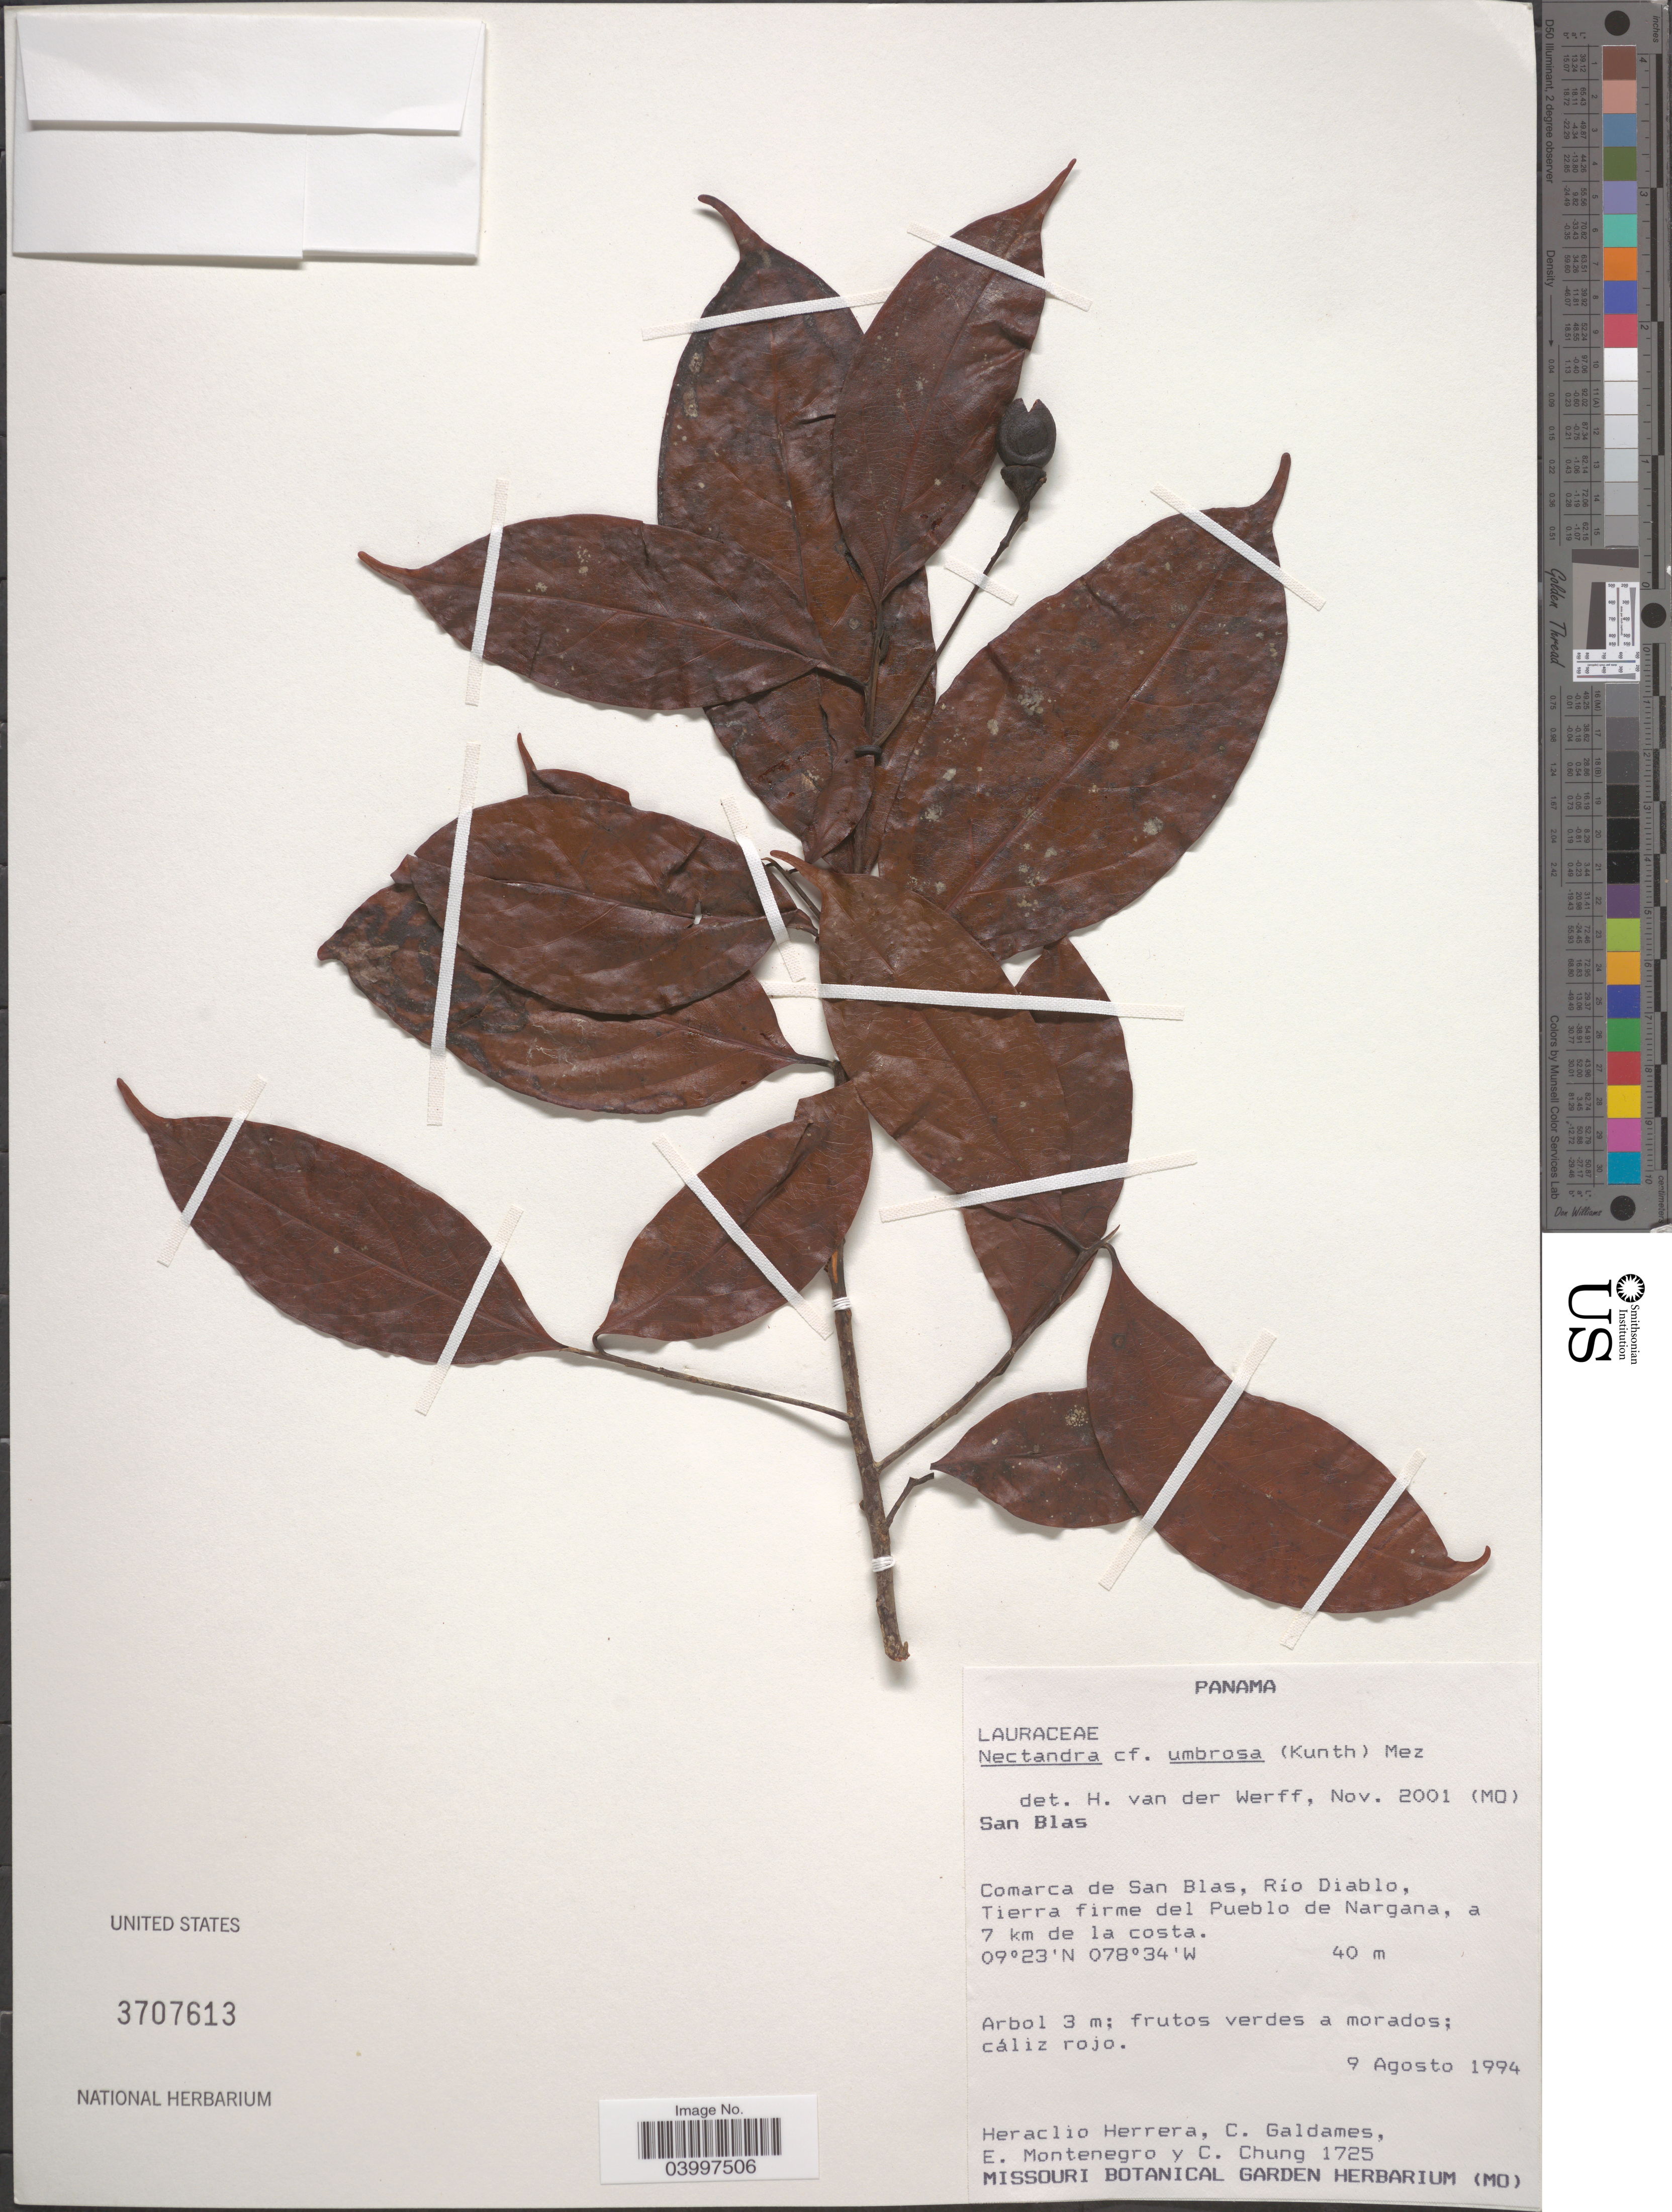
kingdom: Plantae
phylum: Tracheophyta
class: Magnoliopsida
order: Laurales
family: Lauraceae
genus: Nectandra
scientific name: Nectandra umbrosa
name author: (Kunth) Mez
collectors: H. Herrera, C. Galdames, E. Montenegro & C. Chung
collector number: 1725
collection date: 1994-08-09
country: Panama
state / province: Kuna Yala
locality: San Blas. Comarca de San Blas, Río Diablo, Tierra firme del Pueblo de Nargana, a 7 km de la costa.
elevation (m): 40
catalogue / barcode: US 3707613